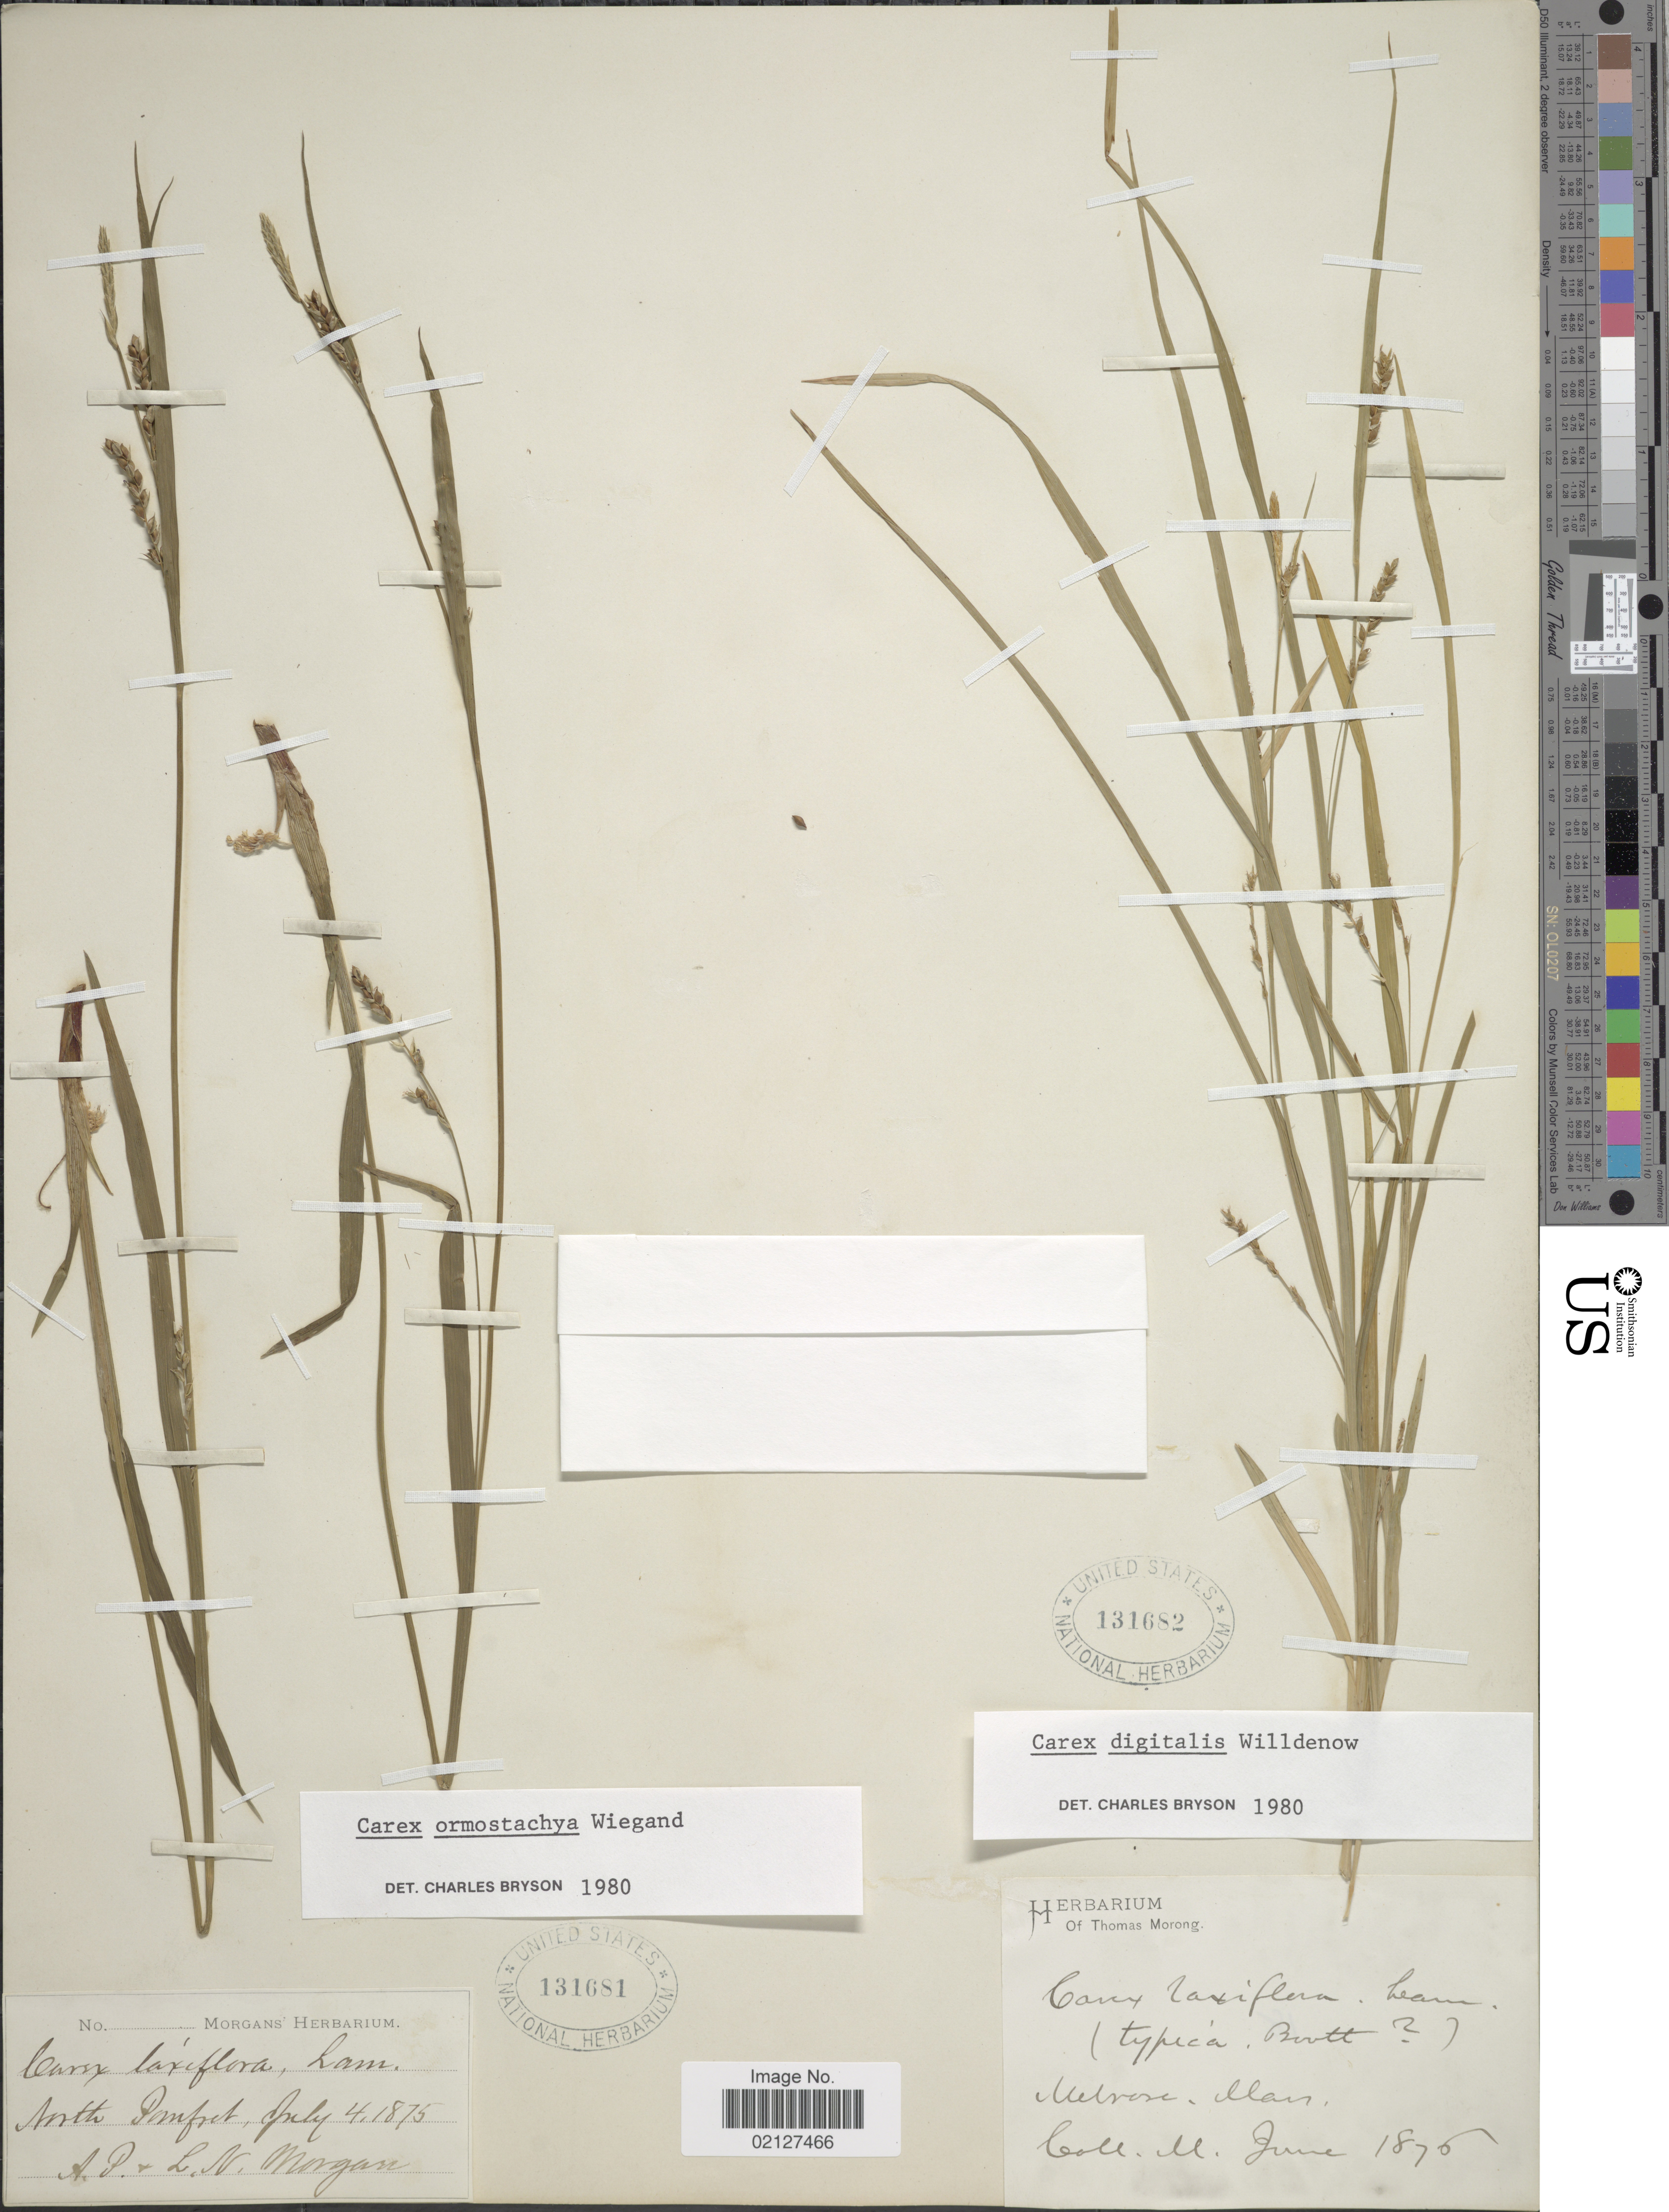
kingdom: Plantae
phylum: Tracheophyta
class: Liliopsida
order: Poales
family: Cyperaceae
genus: Carex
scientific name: Carex ormostachya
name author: Wiegand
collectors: A. Morgan & L. Morgan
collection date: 1875-07-04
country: United States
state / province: Vermont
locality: North Pomfret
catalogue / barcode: US 131681